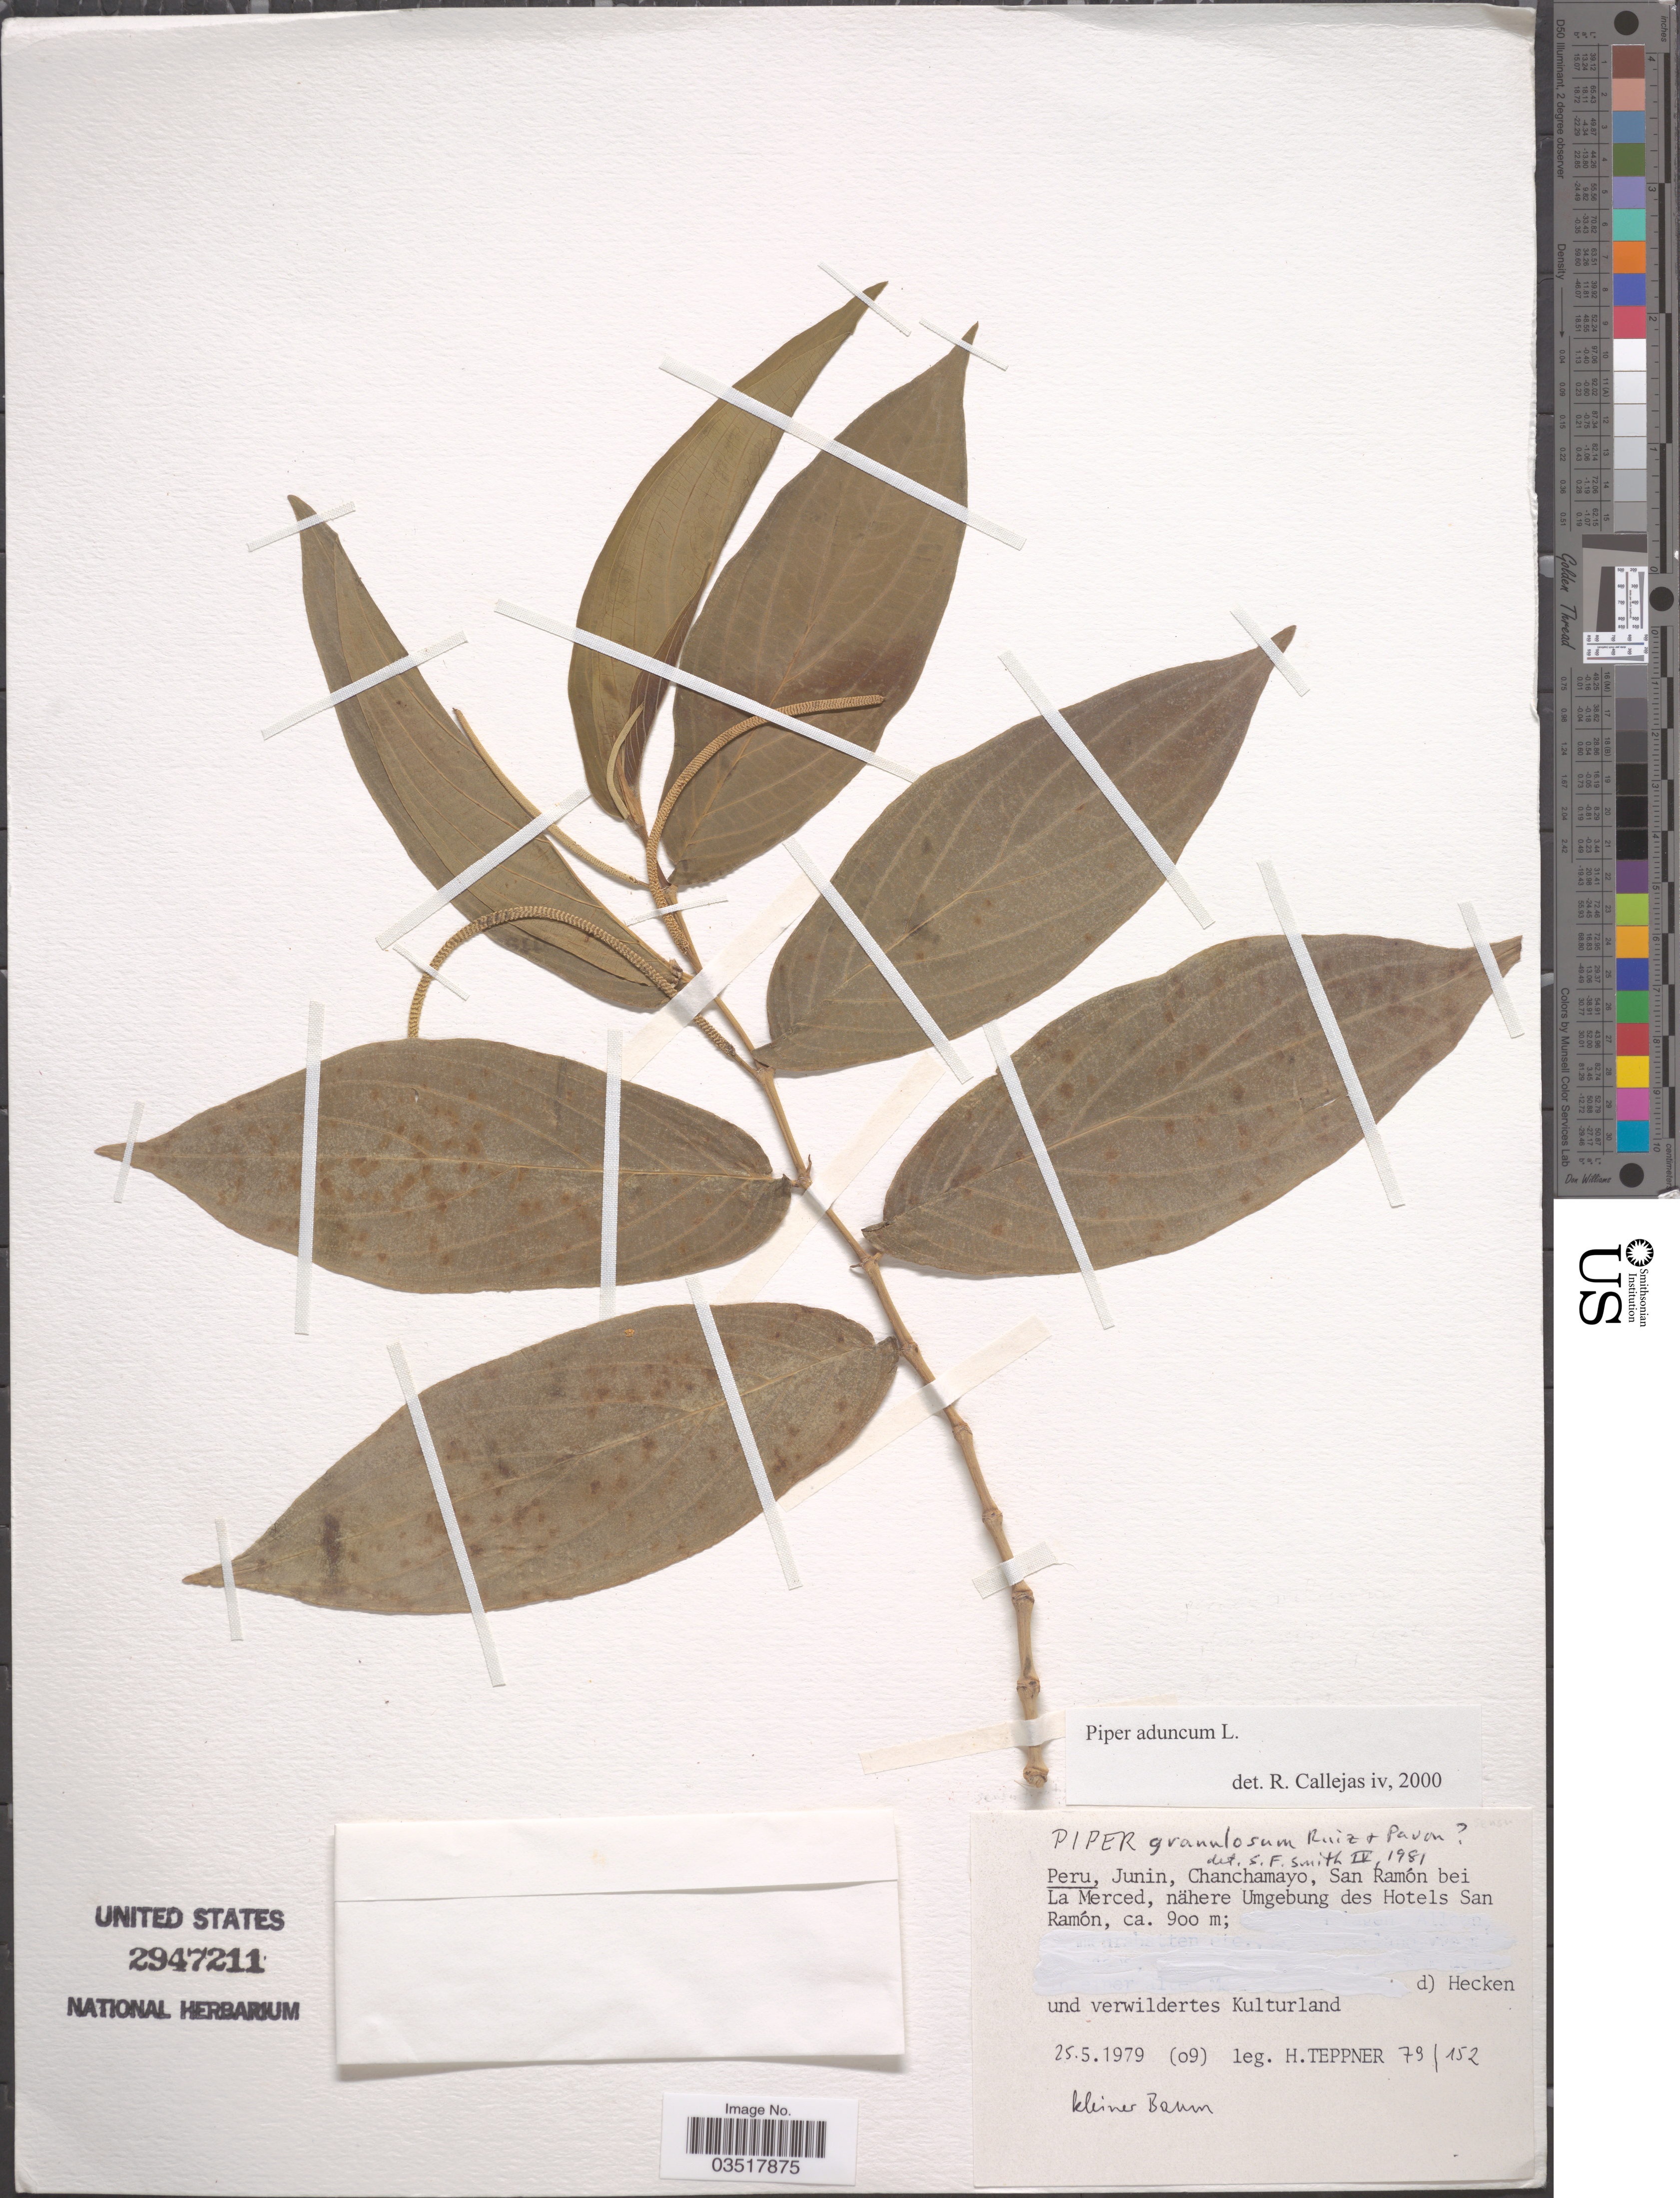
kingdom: Plantae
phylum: Tracheophyta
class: Magnoliopsida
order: Piperales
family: Piperaceae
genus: Piper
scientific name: Piper aduncum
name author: L.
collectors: H. Teppner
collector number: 79/152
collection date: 1979-05-25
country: Peru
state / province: Junín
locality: Chanchamayo, San Ramón bei La Merced, nähere Umgebung des Hotels San Ramón. d) Hecken und verwildertes Kulturland [unsure placement]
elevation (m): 900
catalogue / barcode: US 2947211